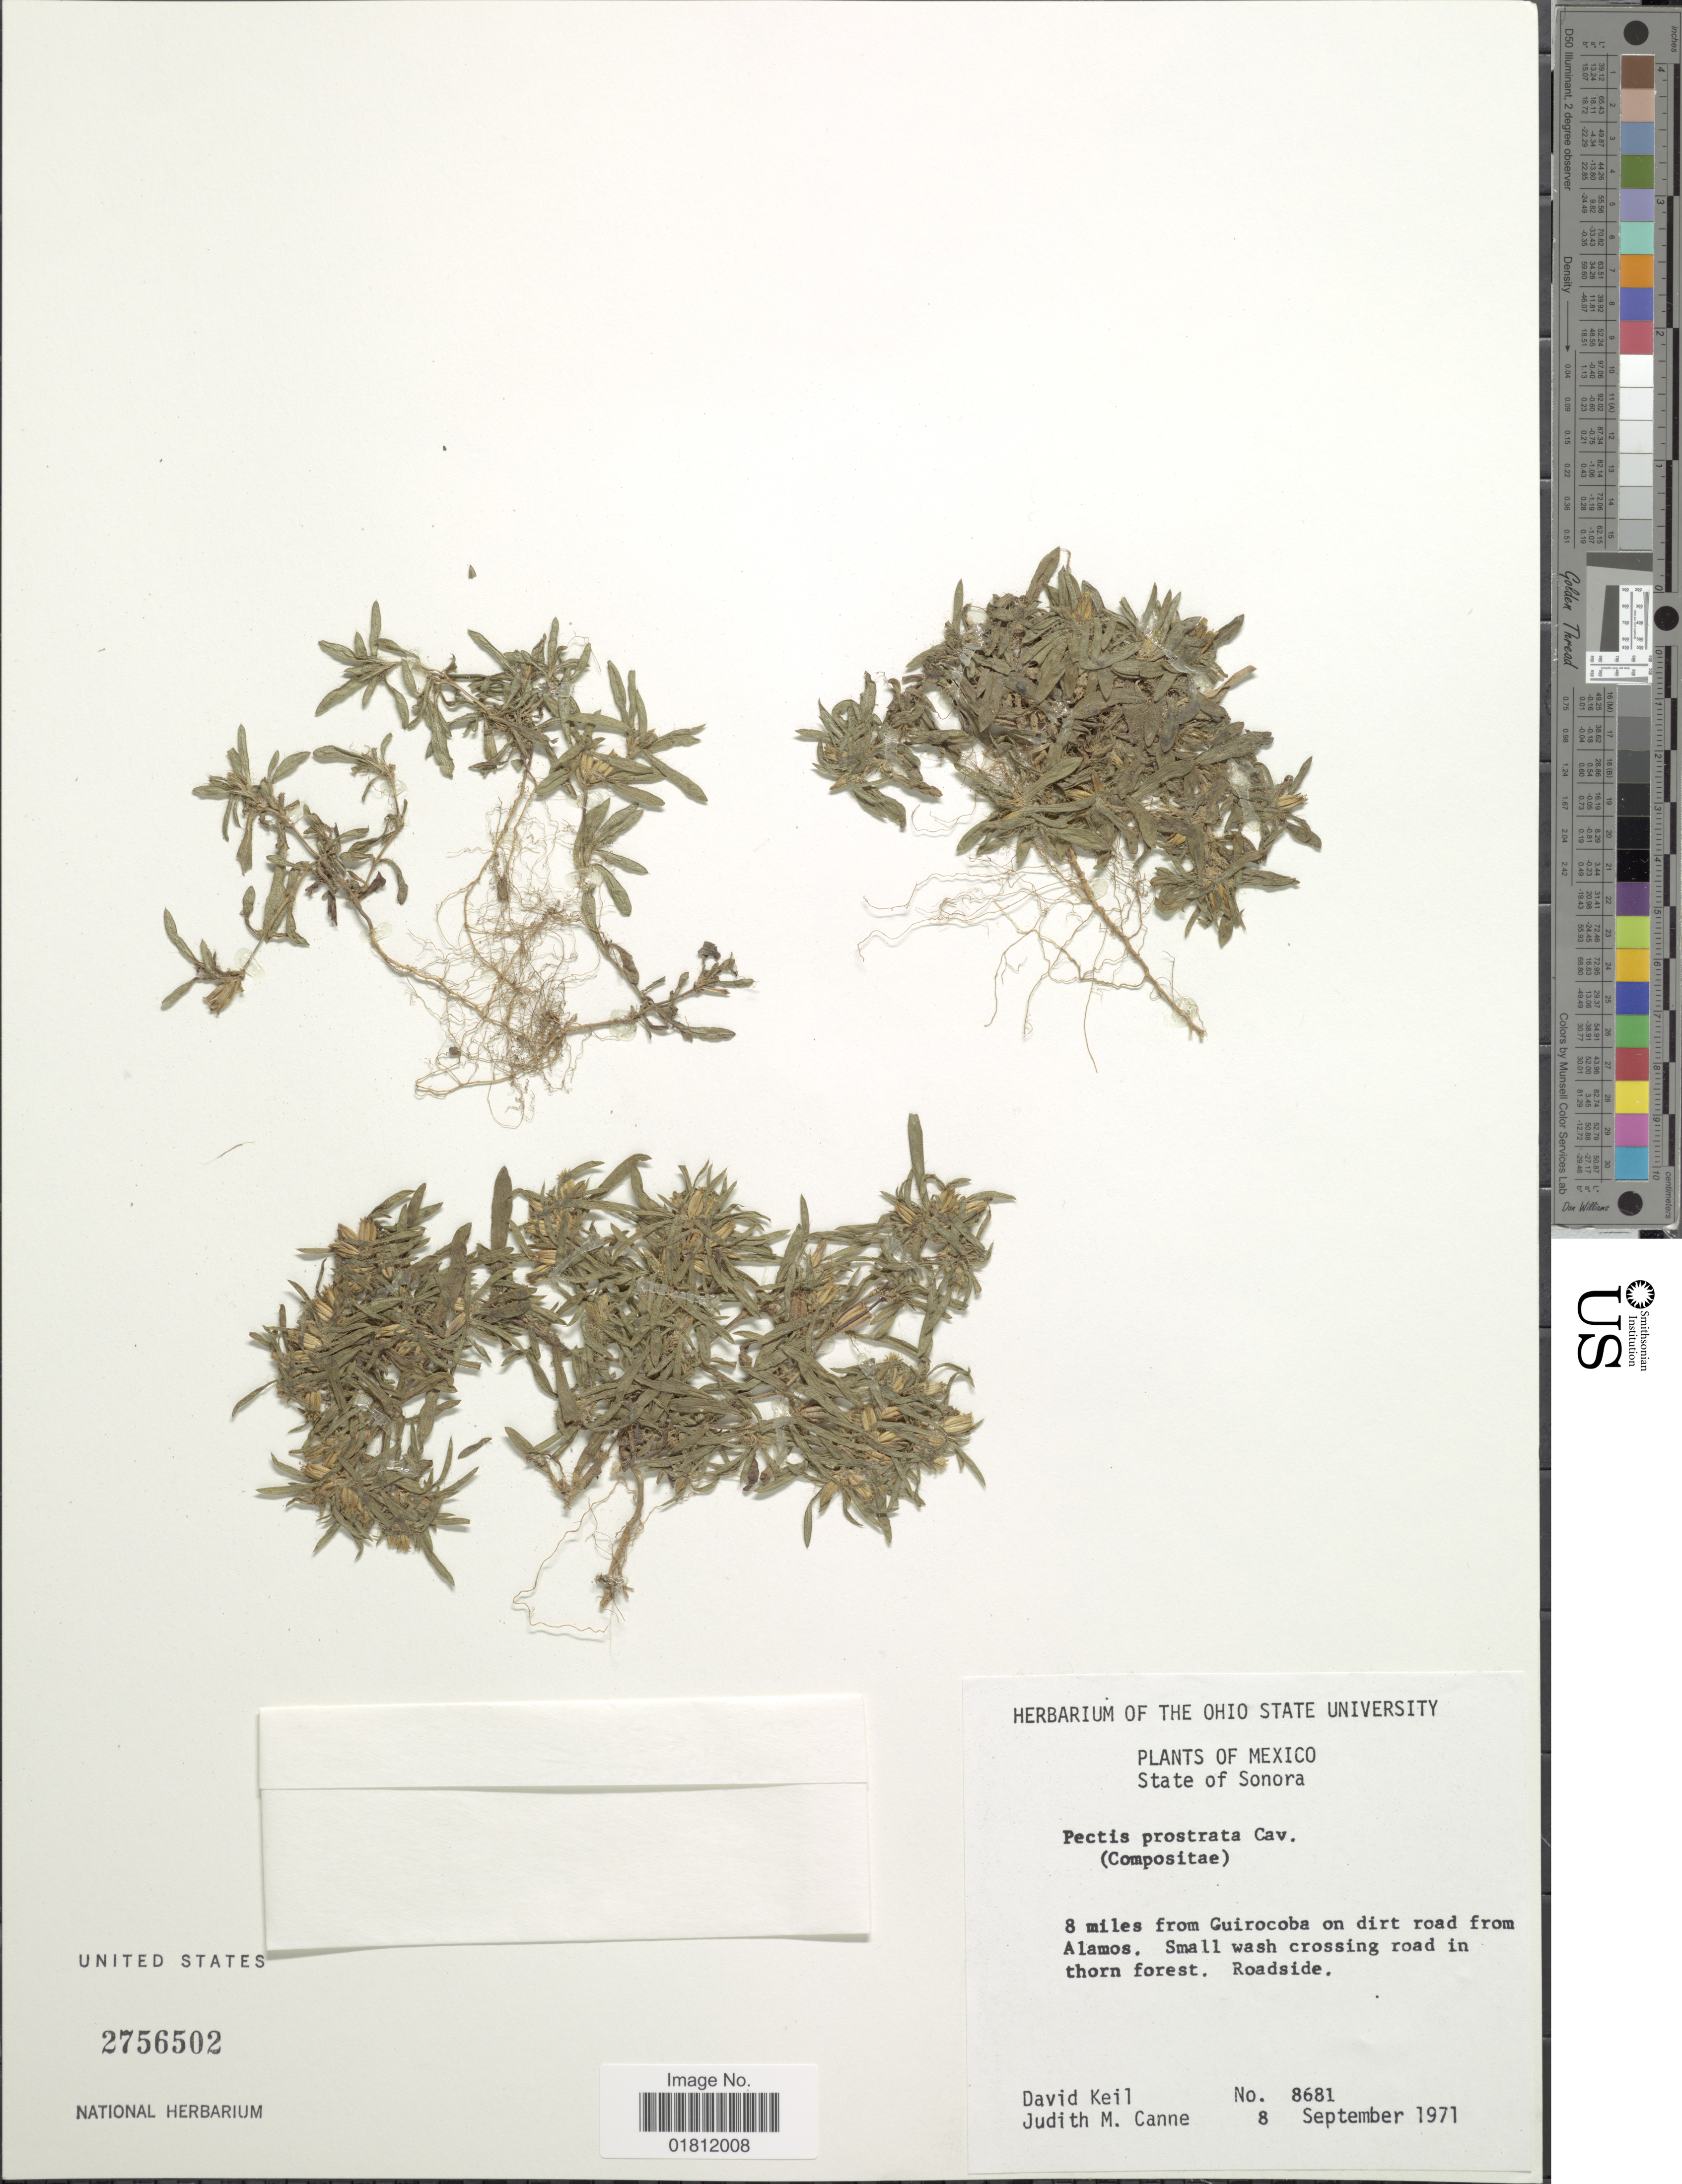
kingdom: Plantae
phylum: Tracheophyta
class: Magnoliopsida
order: Asterales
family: Asteraceae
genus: Pectis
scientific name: Pectis prostrata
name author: Cav.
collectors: D. J. Keil & J. M. Canne-Hilliker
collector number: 8681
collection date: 1971-09-08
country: Mexico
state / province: Sonora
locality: State of Sonora, 8 miles from Guirocoba on dirt road from Alamos,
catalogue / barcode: US 2756502